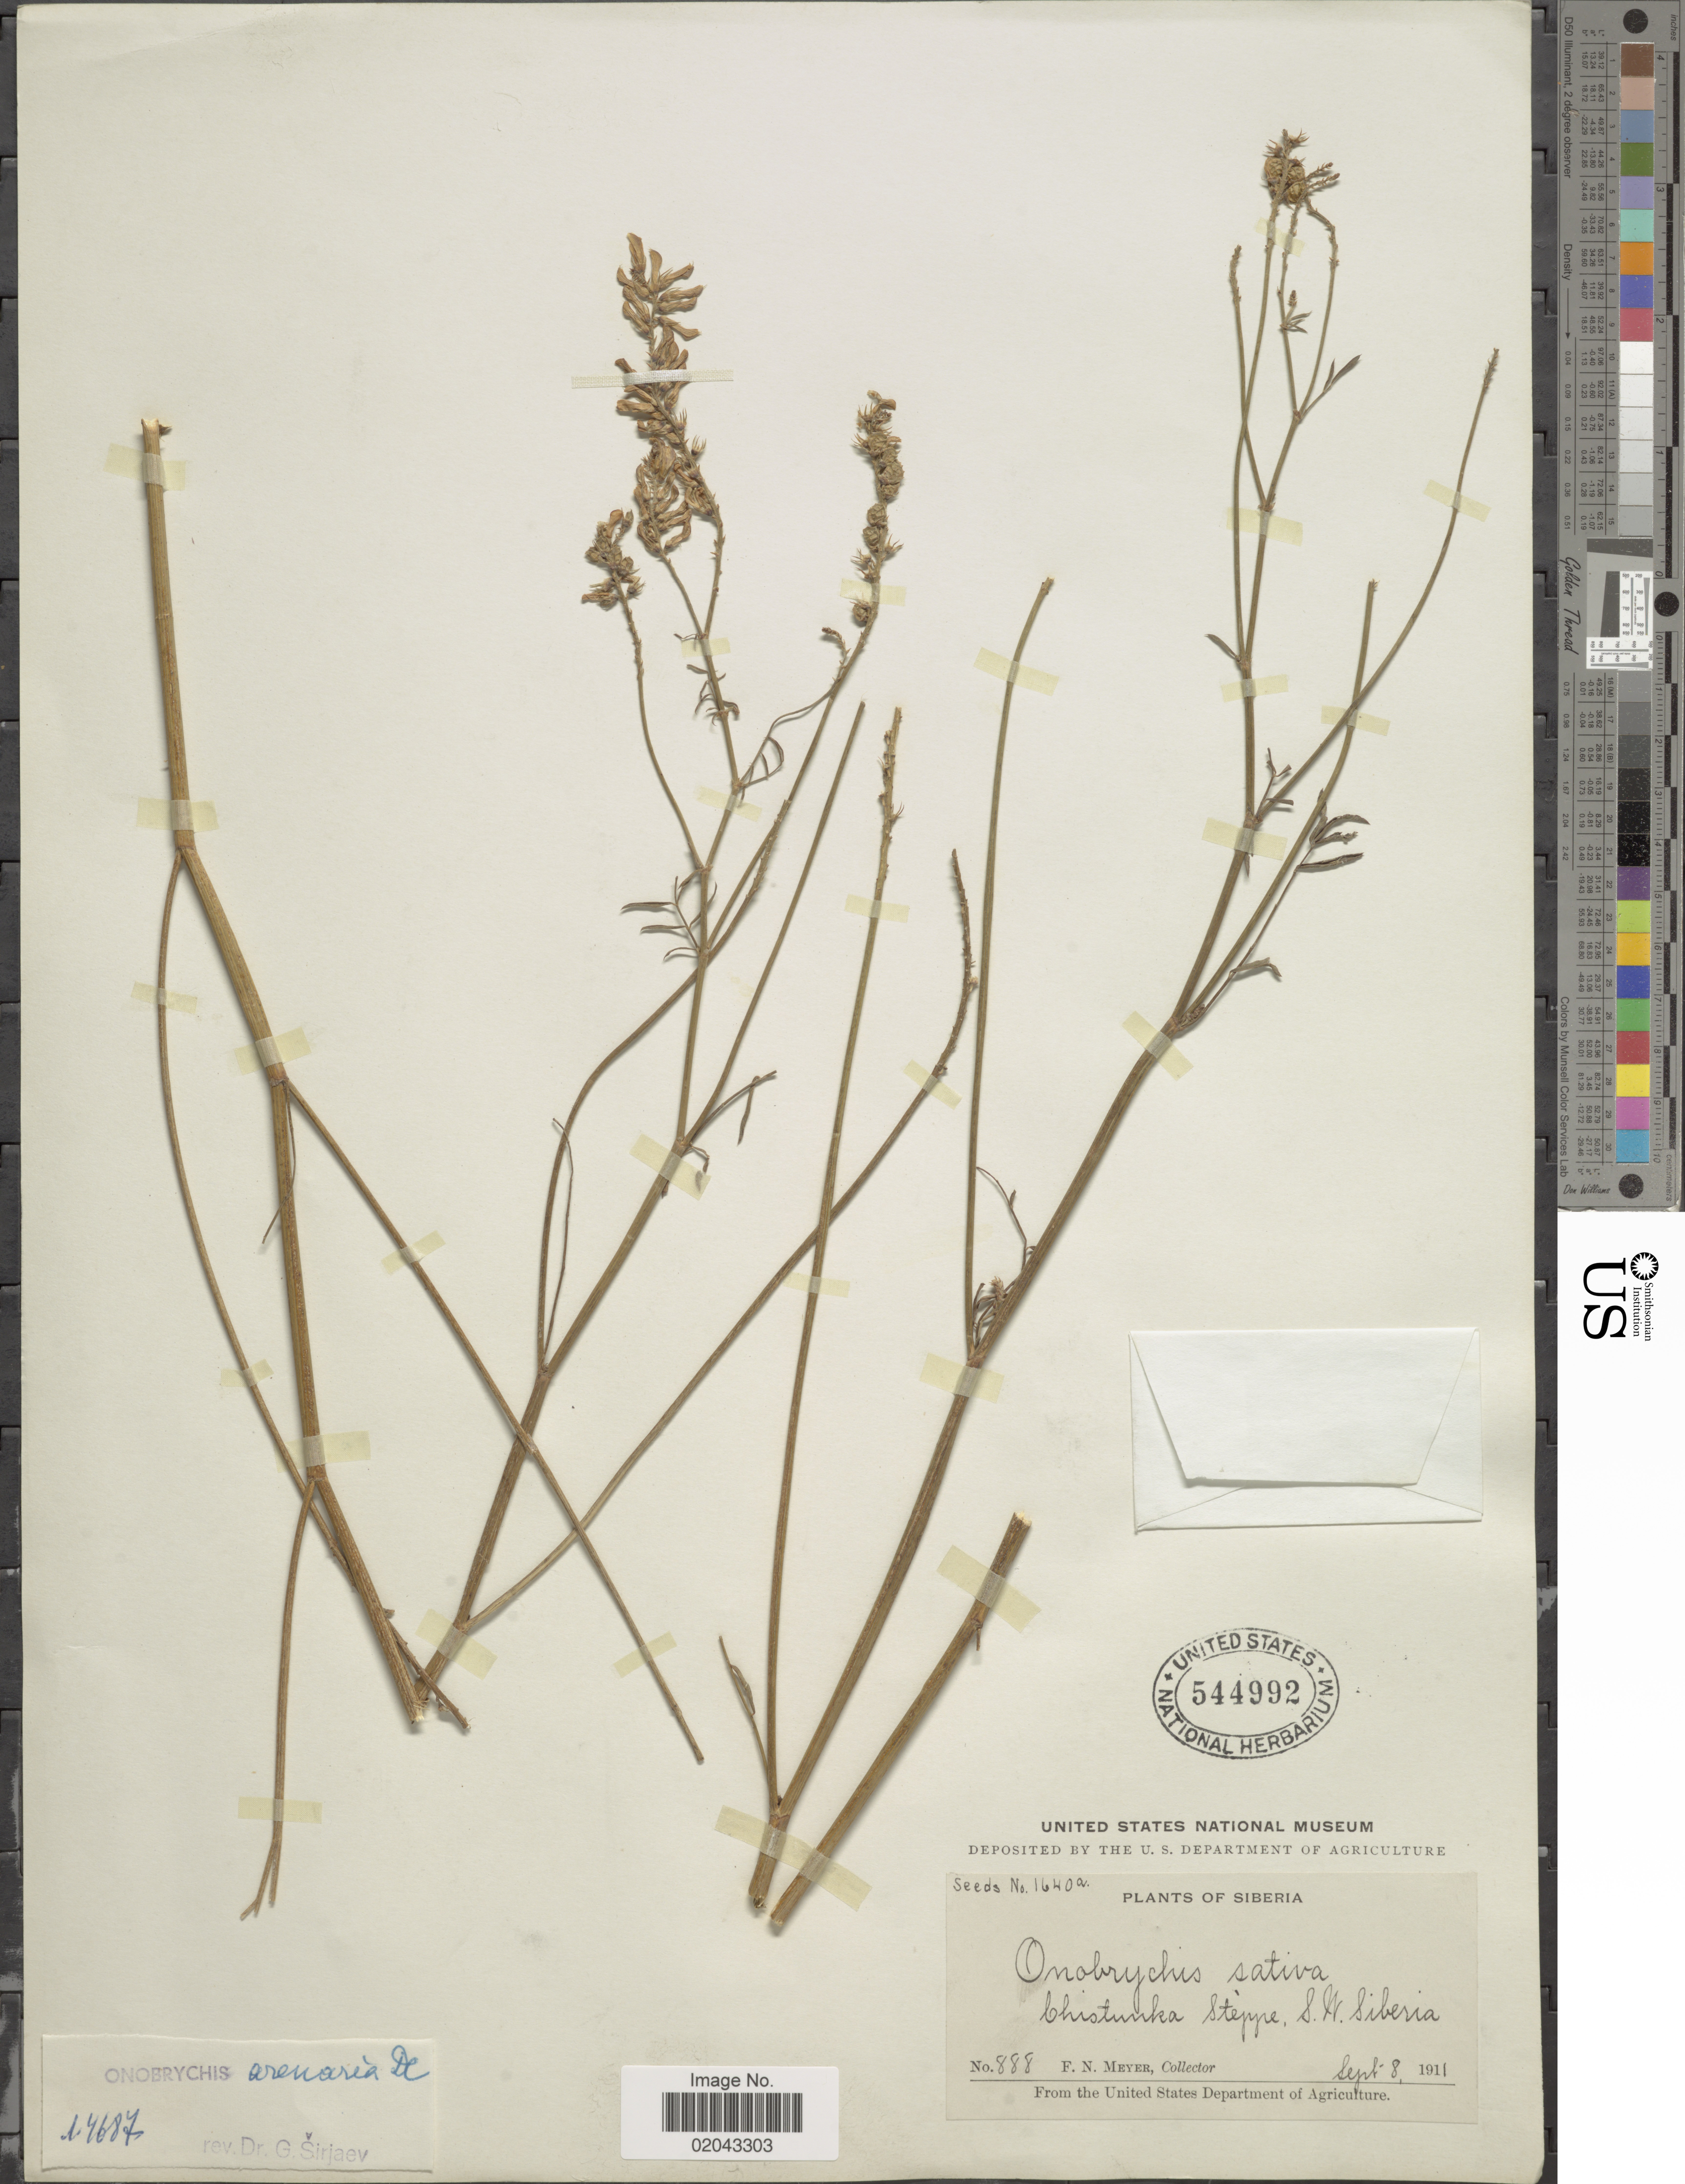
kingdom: Plantae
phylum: Tracheophyta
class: Magnoliopsida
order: Fabales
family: Fabaceae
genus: Onobrychis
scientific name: Onobrychis arenaria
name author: (Kit.) DC.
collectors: F. N. Meyer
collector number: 888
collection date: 1911-09-08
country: Russian Federation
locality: Siberia. Chistunka Steppe, S. W. Siberia.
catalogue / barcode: US 544992